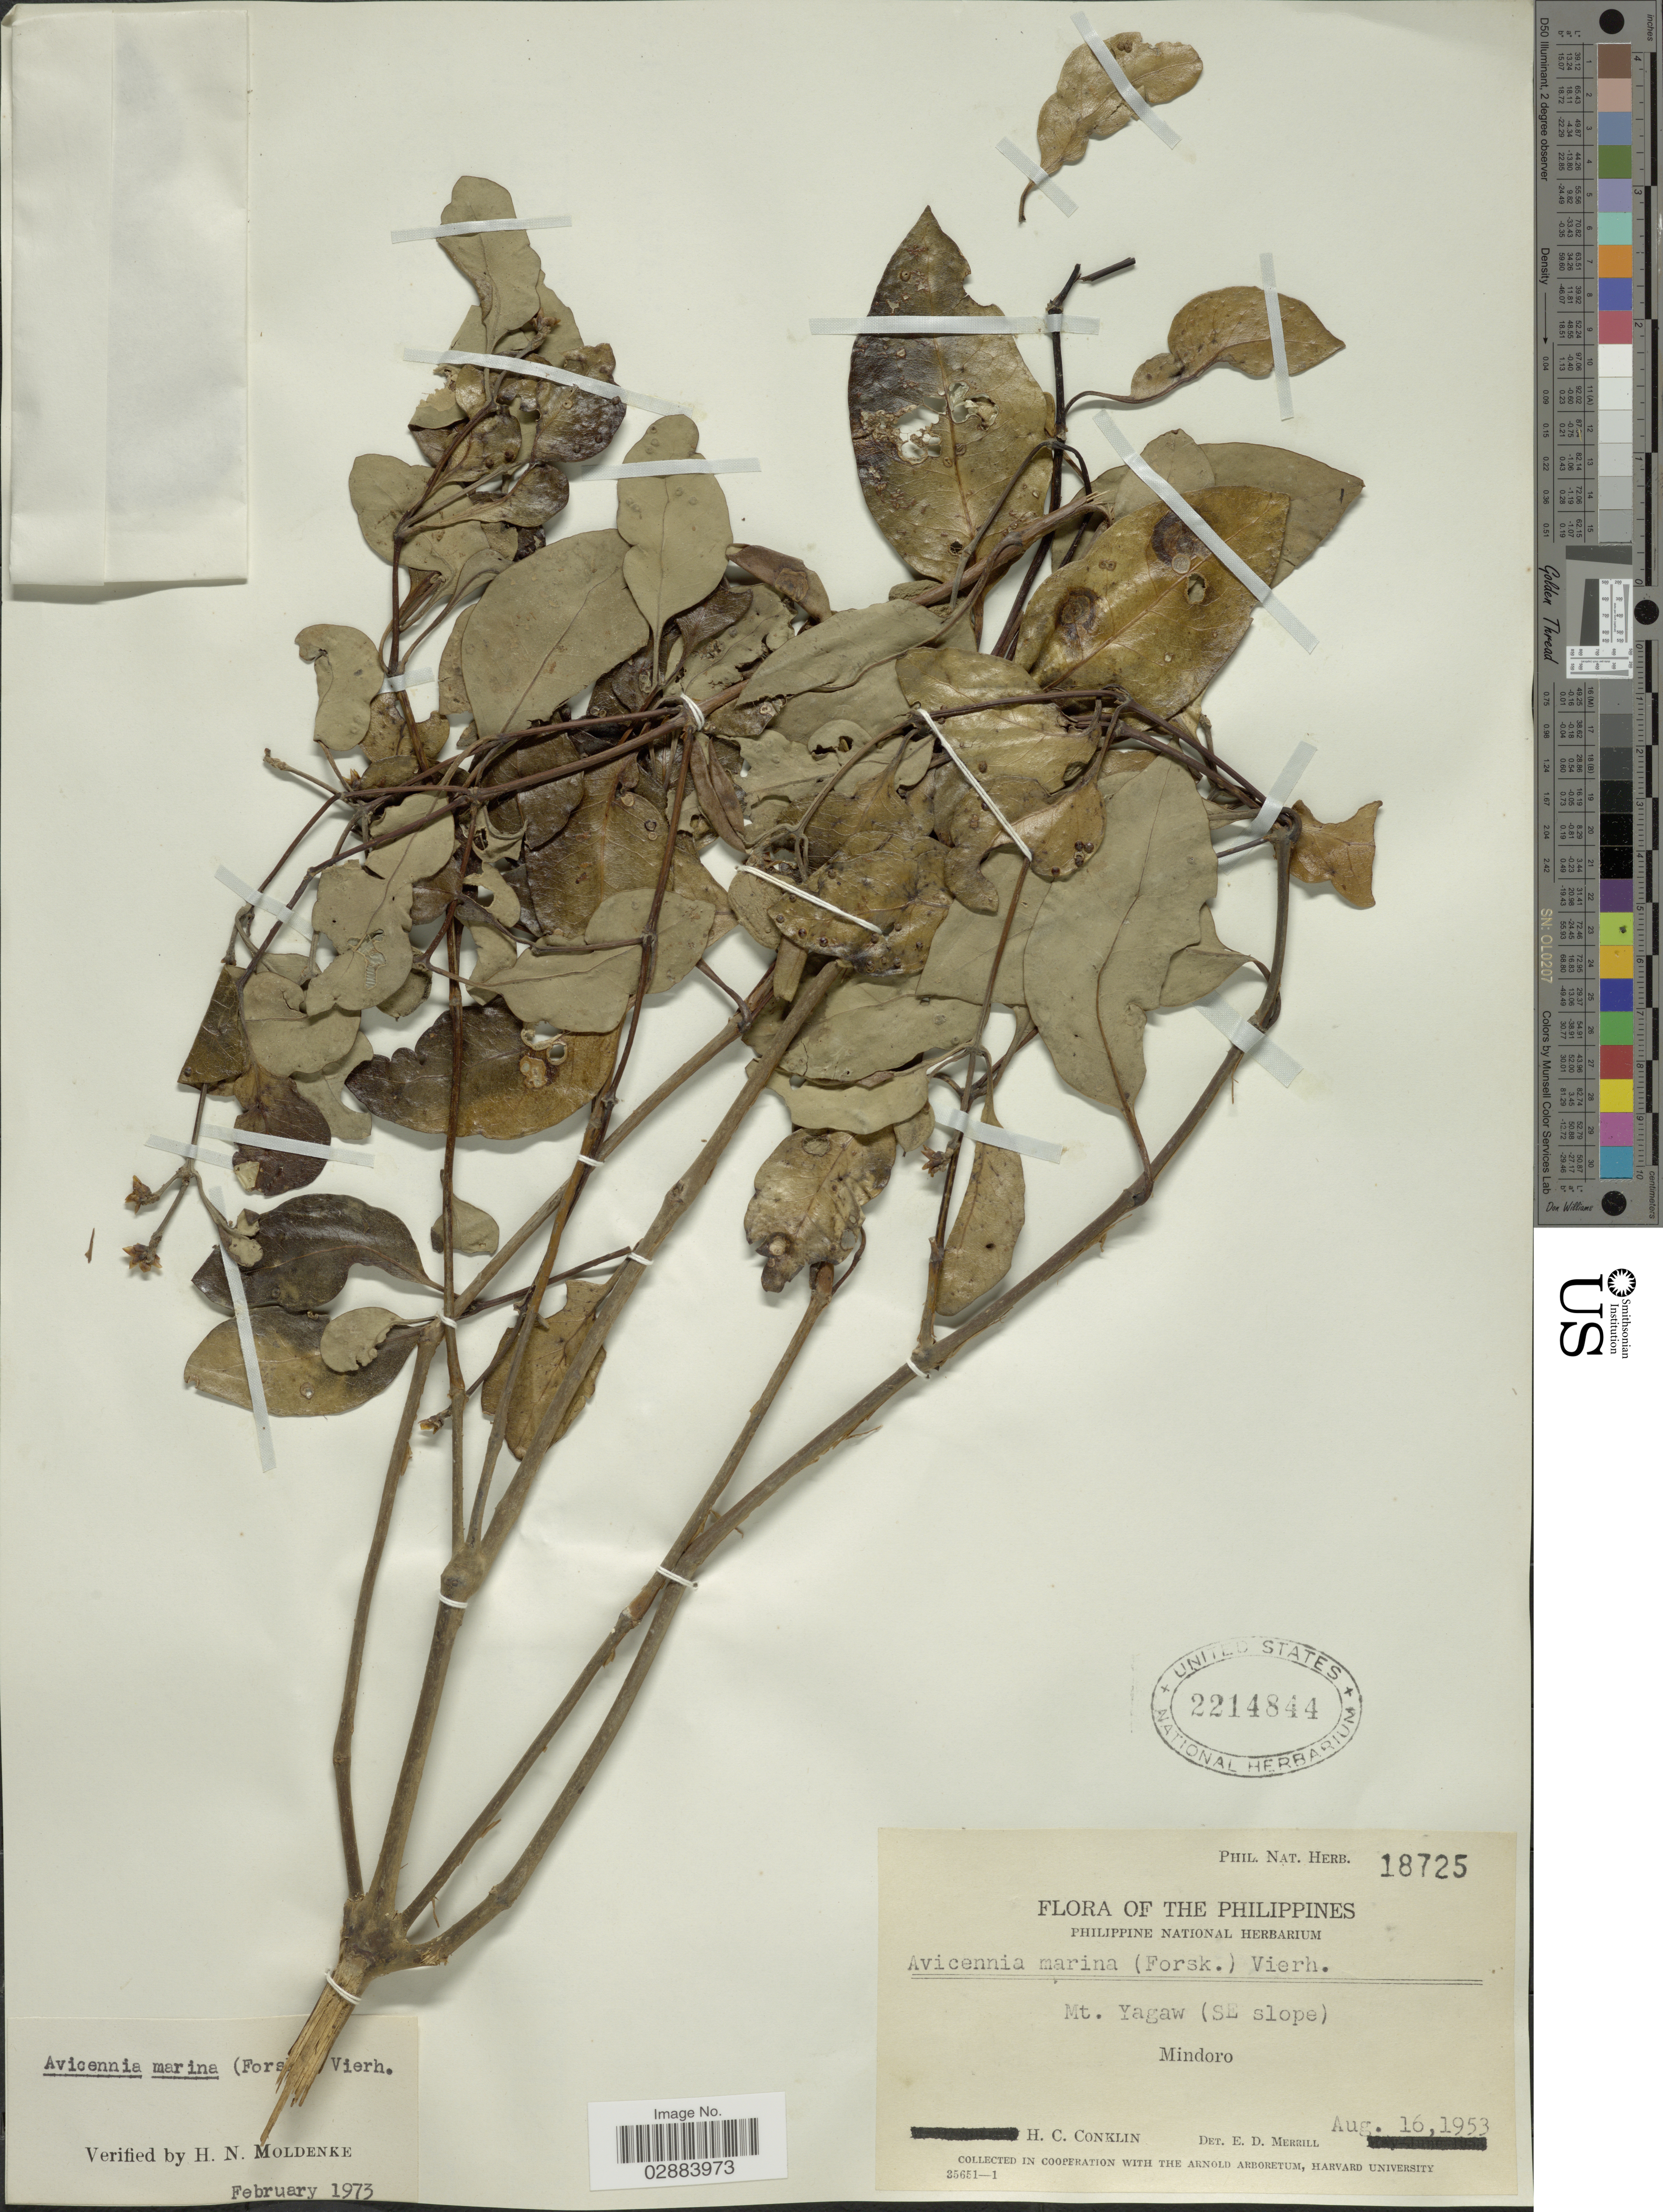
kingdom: Plantae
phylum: Tracheophyta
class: Magnoliopsida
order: Lamiales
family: Acanthaceae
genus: Avicennia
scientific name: Avicennia marina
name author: (Forssk.) Vierh.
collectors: H. Conklin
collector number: Phil. Nat. Herb. 18725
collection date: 1953-08-16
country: Philippines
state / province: Mimaropa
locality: Mt. Yagaw (SE slope). Mindoro.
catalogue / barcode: US 2214844